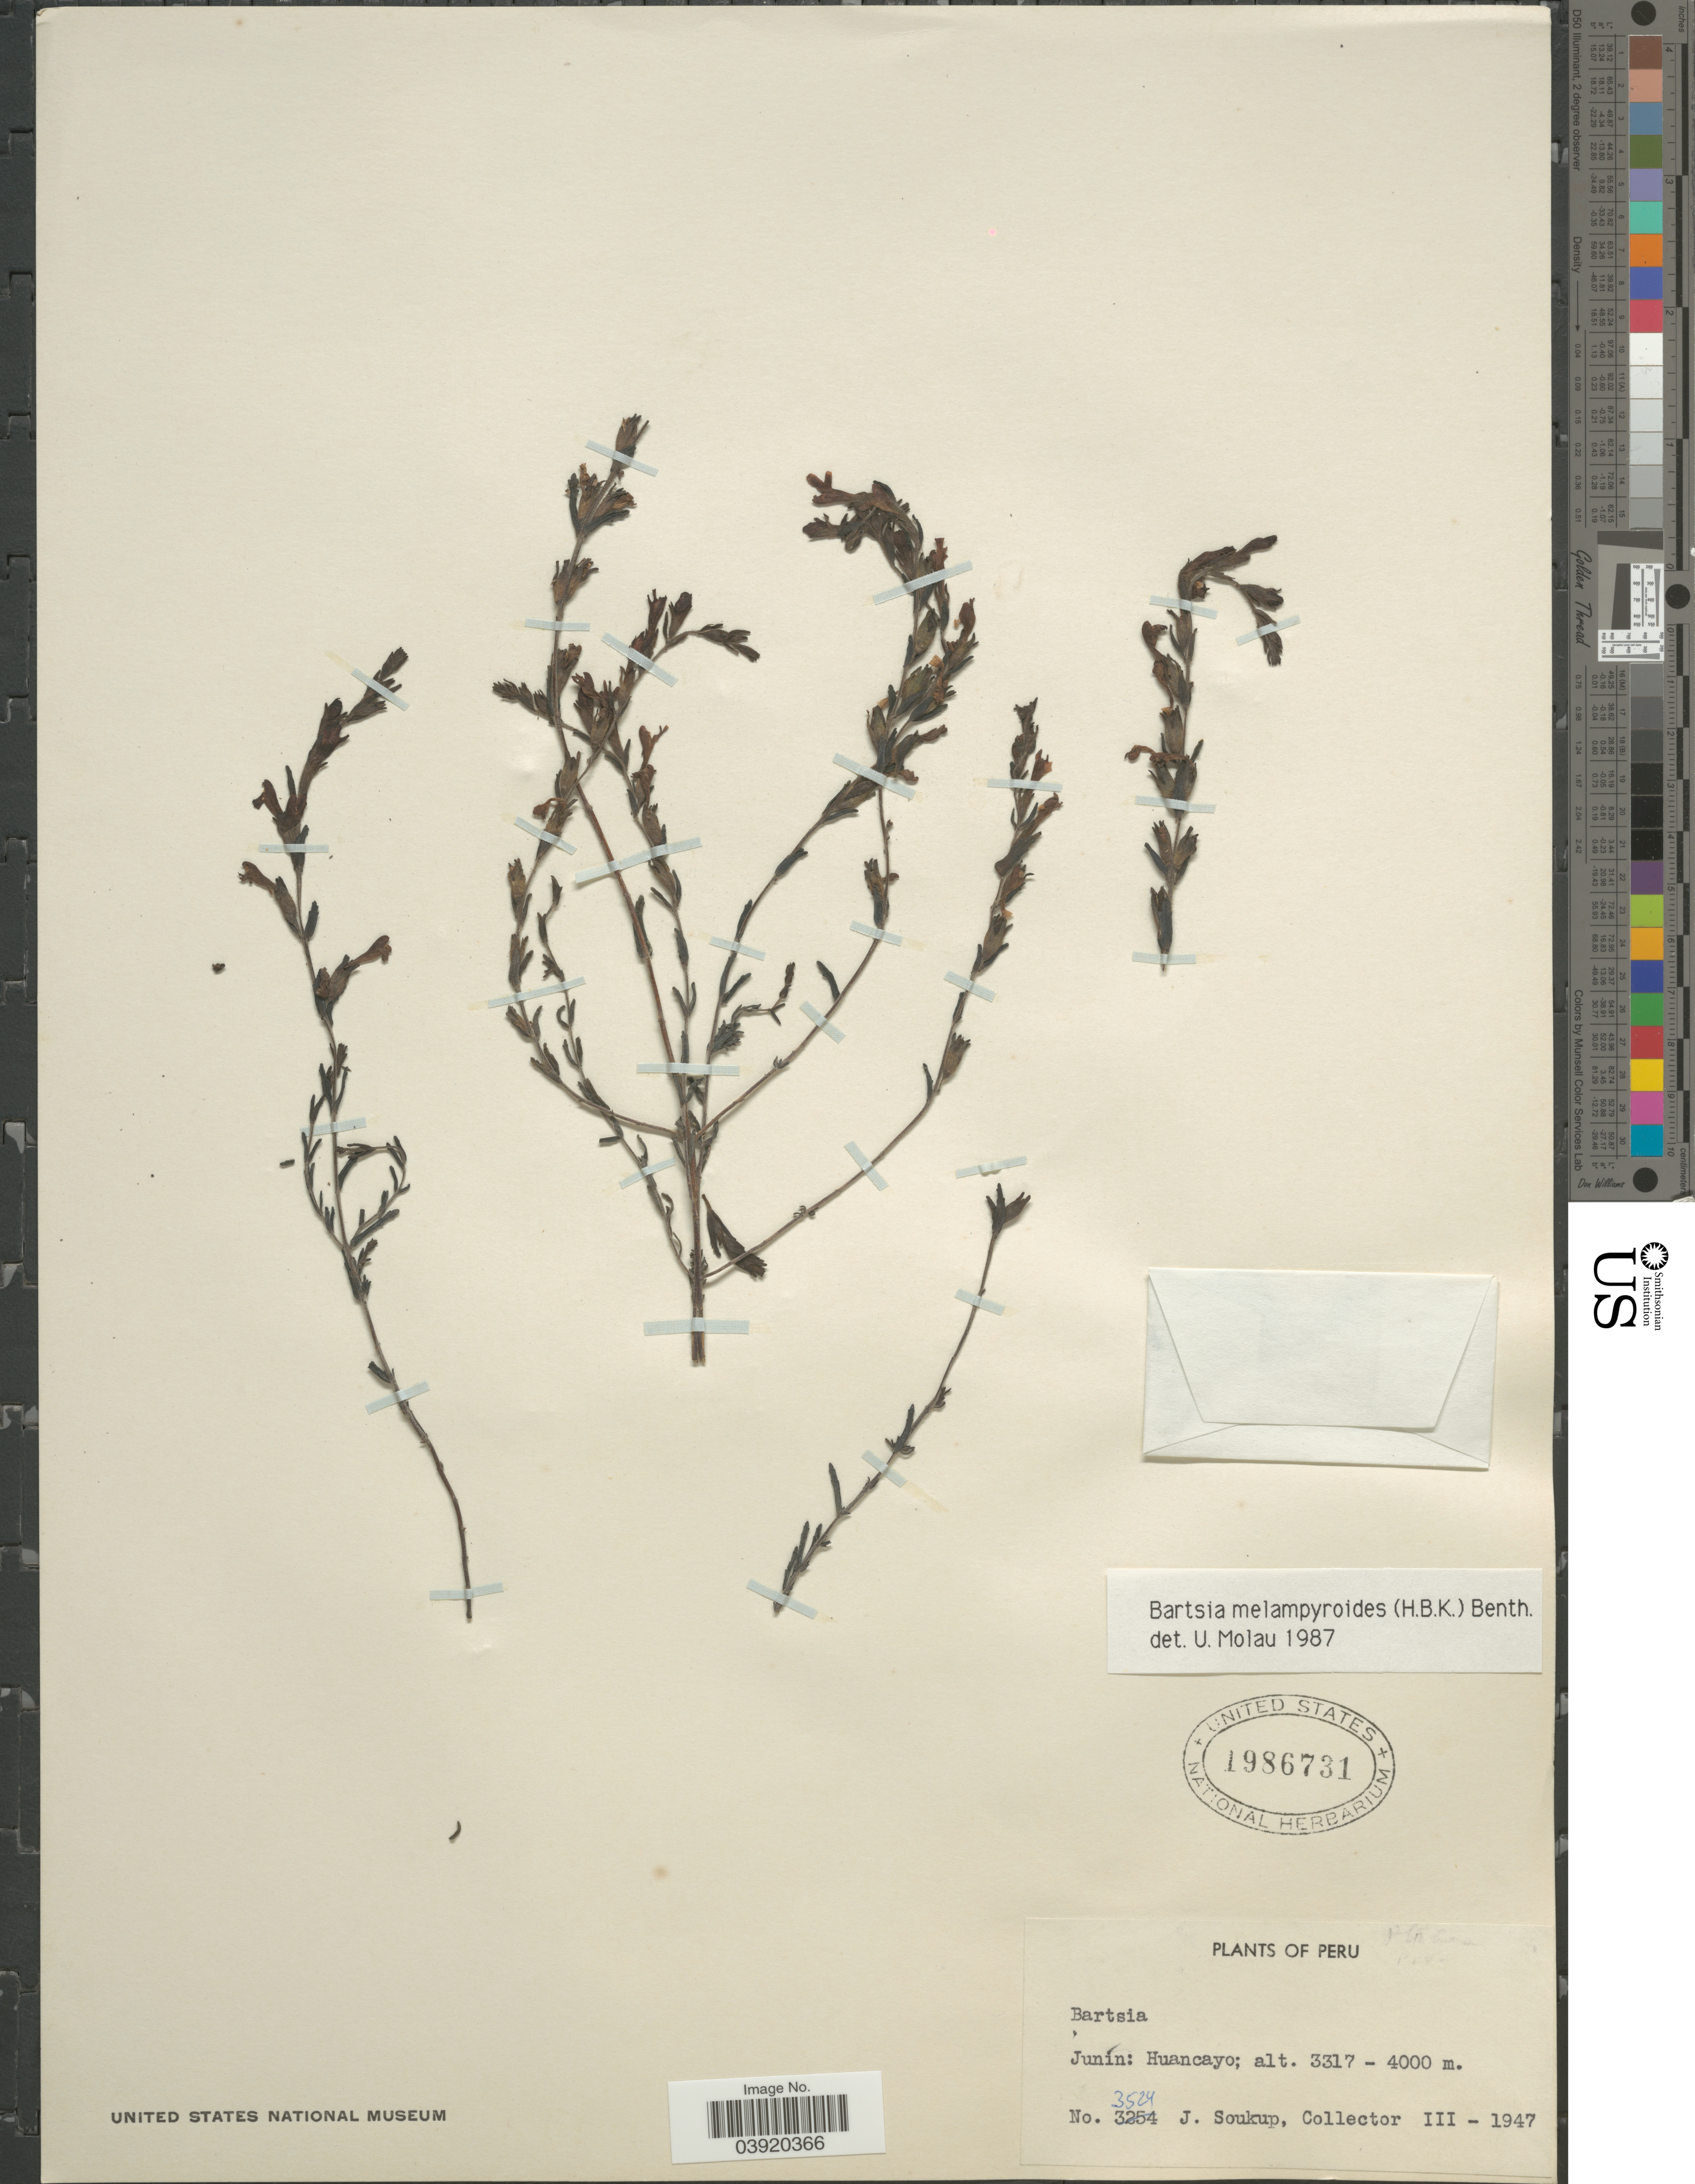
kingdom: Plantae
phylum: Tracheophyta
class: Magnoliopsida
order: Lamiales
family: Orobanchaceae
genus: Bartsia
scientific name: Bartsia melampyroides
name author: (Kunth) Benth.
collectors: J. Soukup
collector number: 3524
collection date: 1947-03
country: Peru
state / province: Junín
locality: Huancayo.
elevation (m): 3317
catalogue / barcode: US 1986731